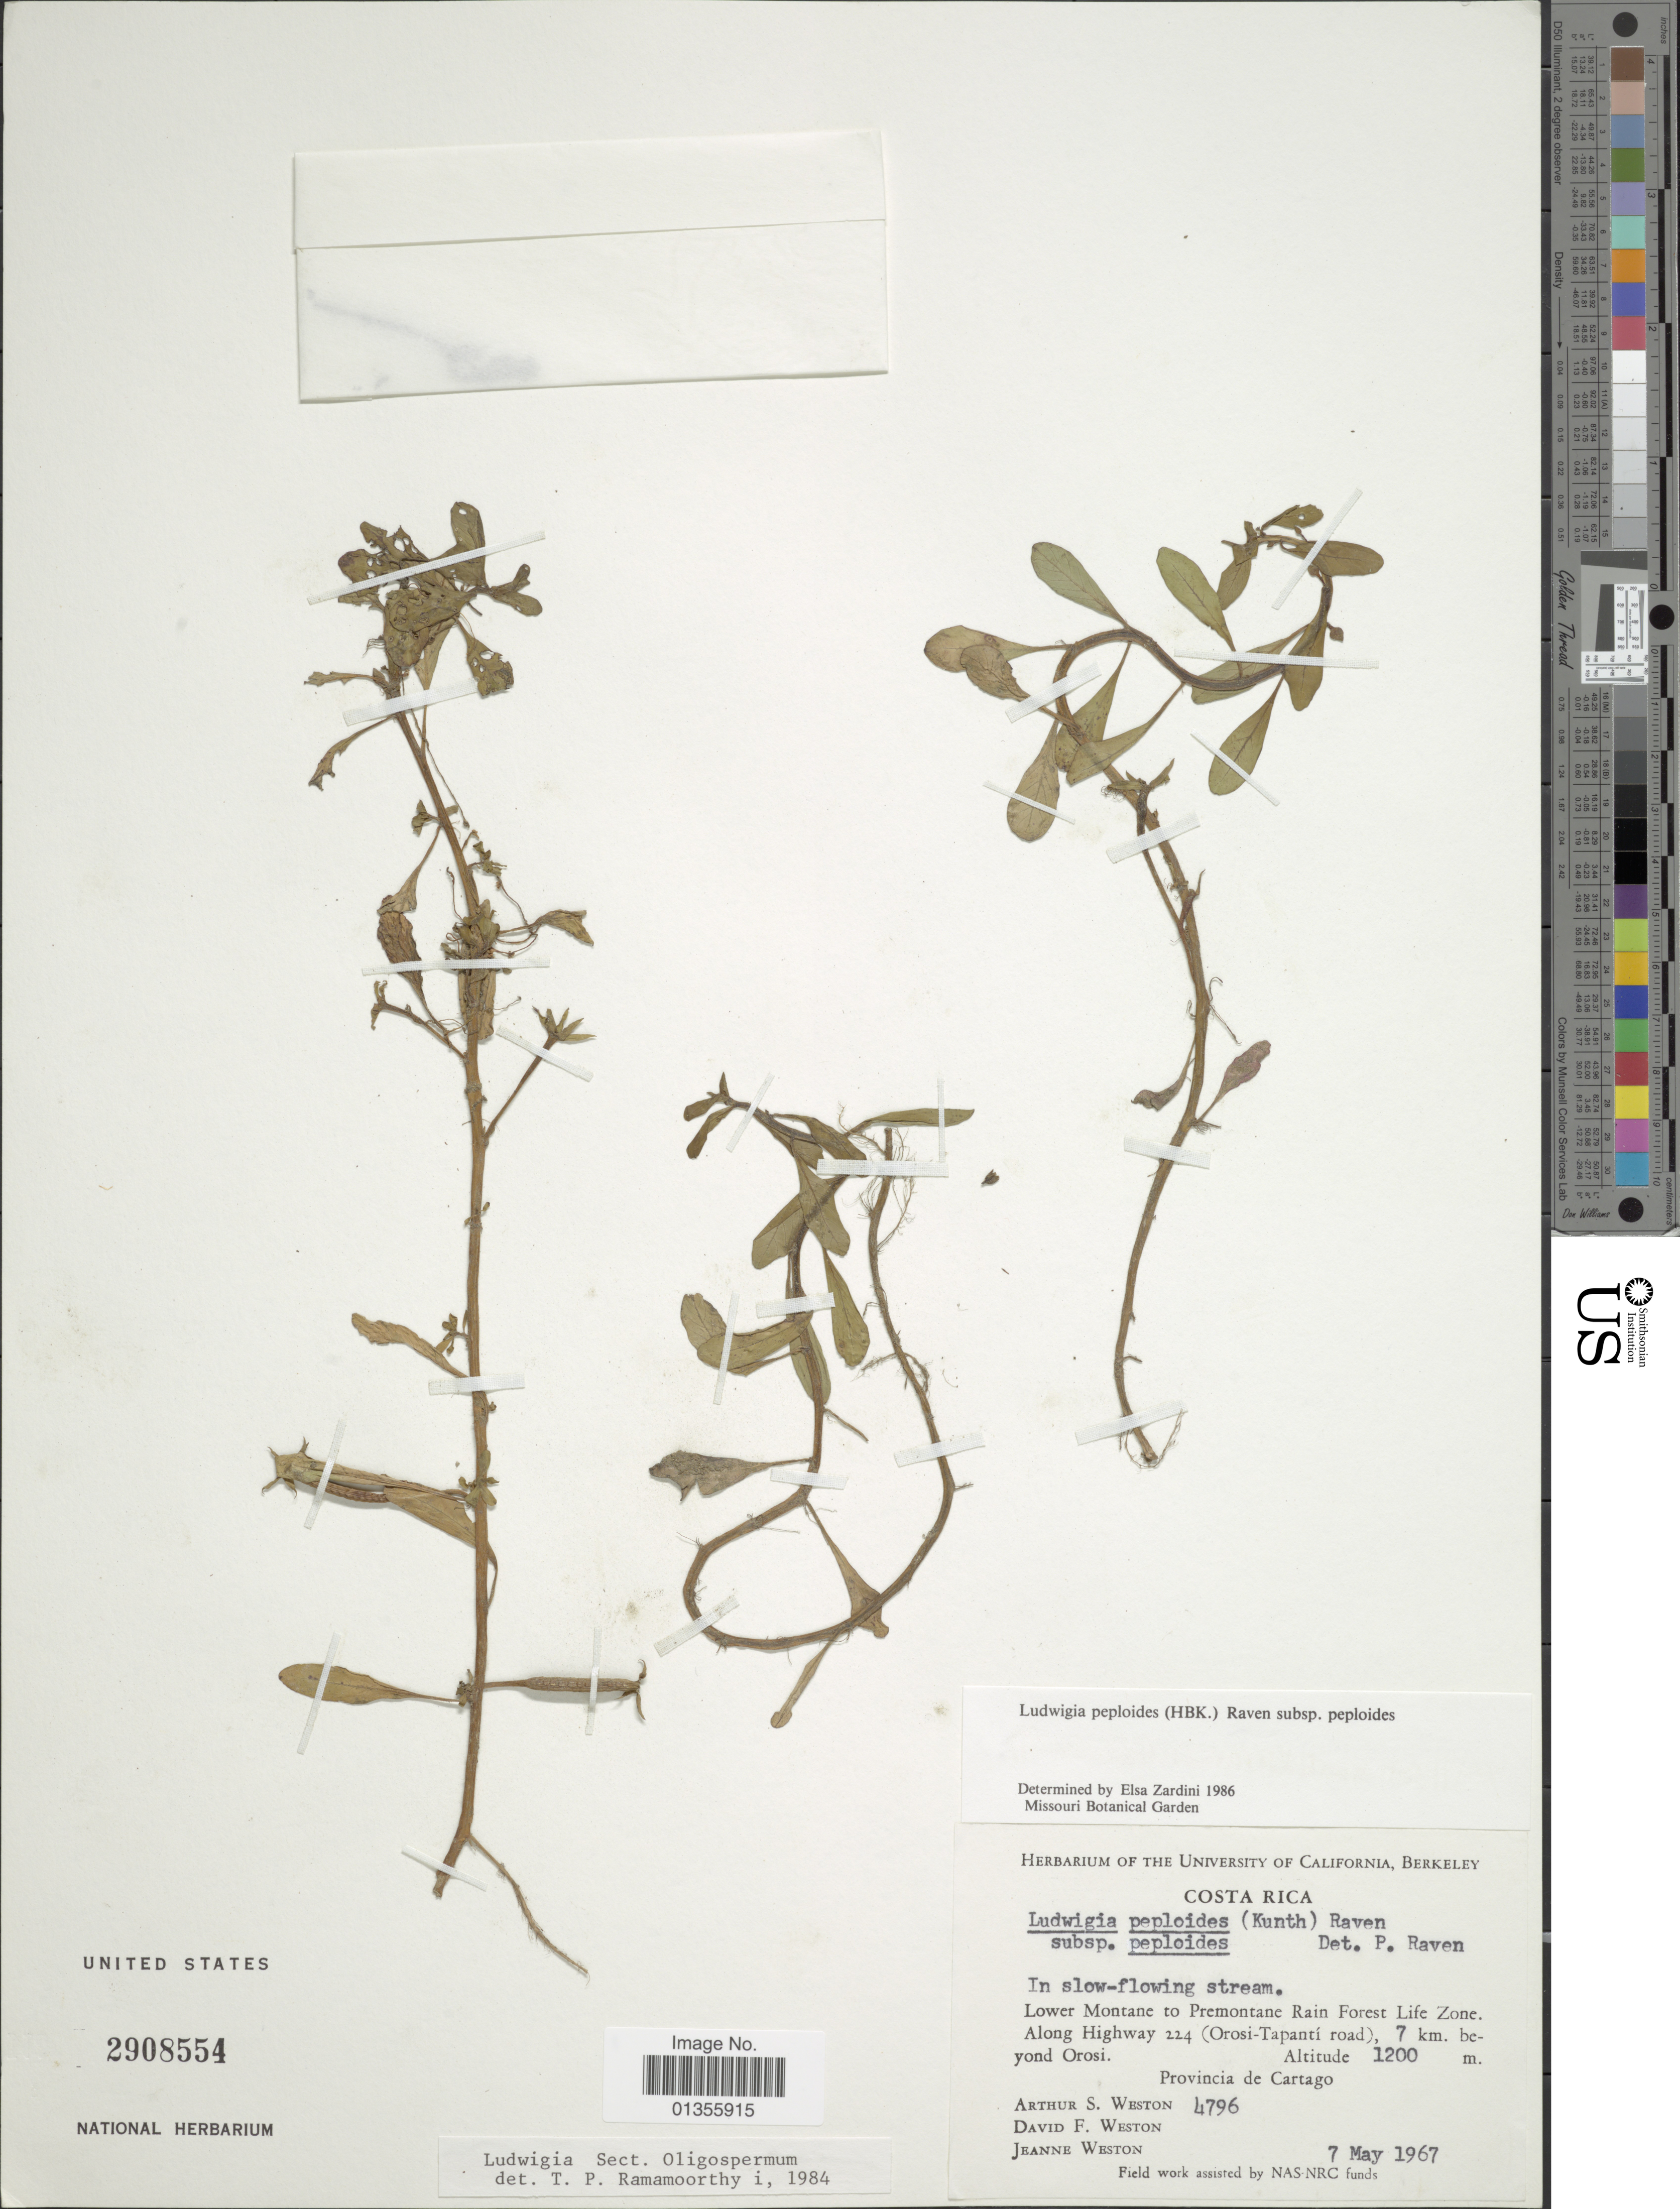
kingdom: Plantae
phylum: Tracheophyta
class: Magnoliopsida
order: Myrtales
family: Onagraceae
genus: Ludwigia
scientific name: Ludwigia peploides subsp. peploides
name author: (Kunth) P.H. Raven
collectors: A. Weston, D. Weston & J. Weston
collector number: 4796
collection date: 1967-05-07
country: Costa Rica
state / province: Cartago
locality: Lower Montane to Premontane Rain Forest Life Zone. Along Highway 224 (Orosi-Tapantí road), 7 km. beyond Orosi. Provincia de Cartago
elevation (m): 1200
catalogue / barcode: US 2908554